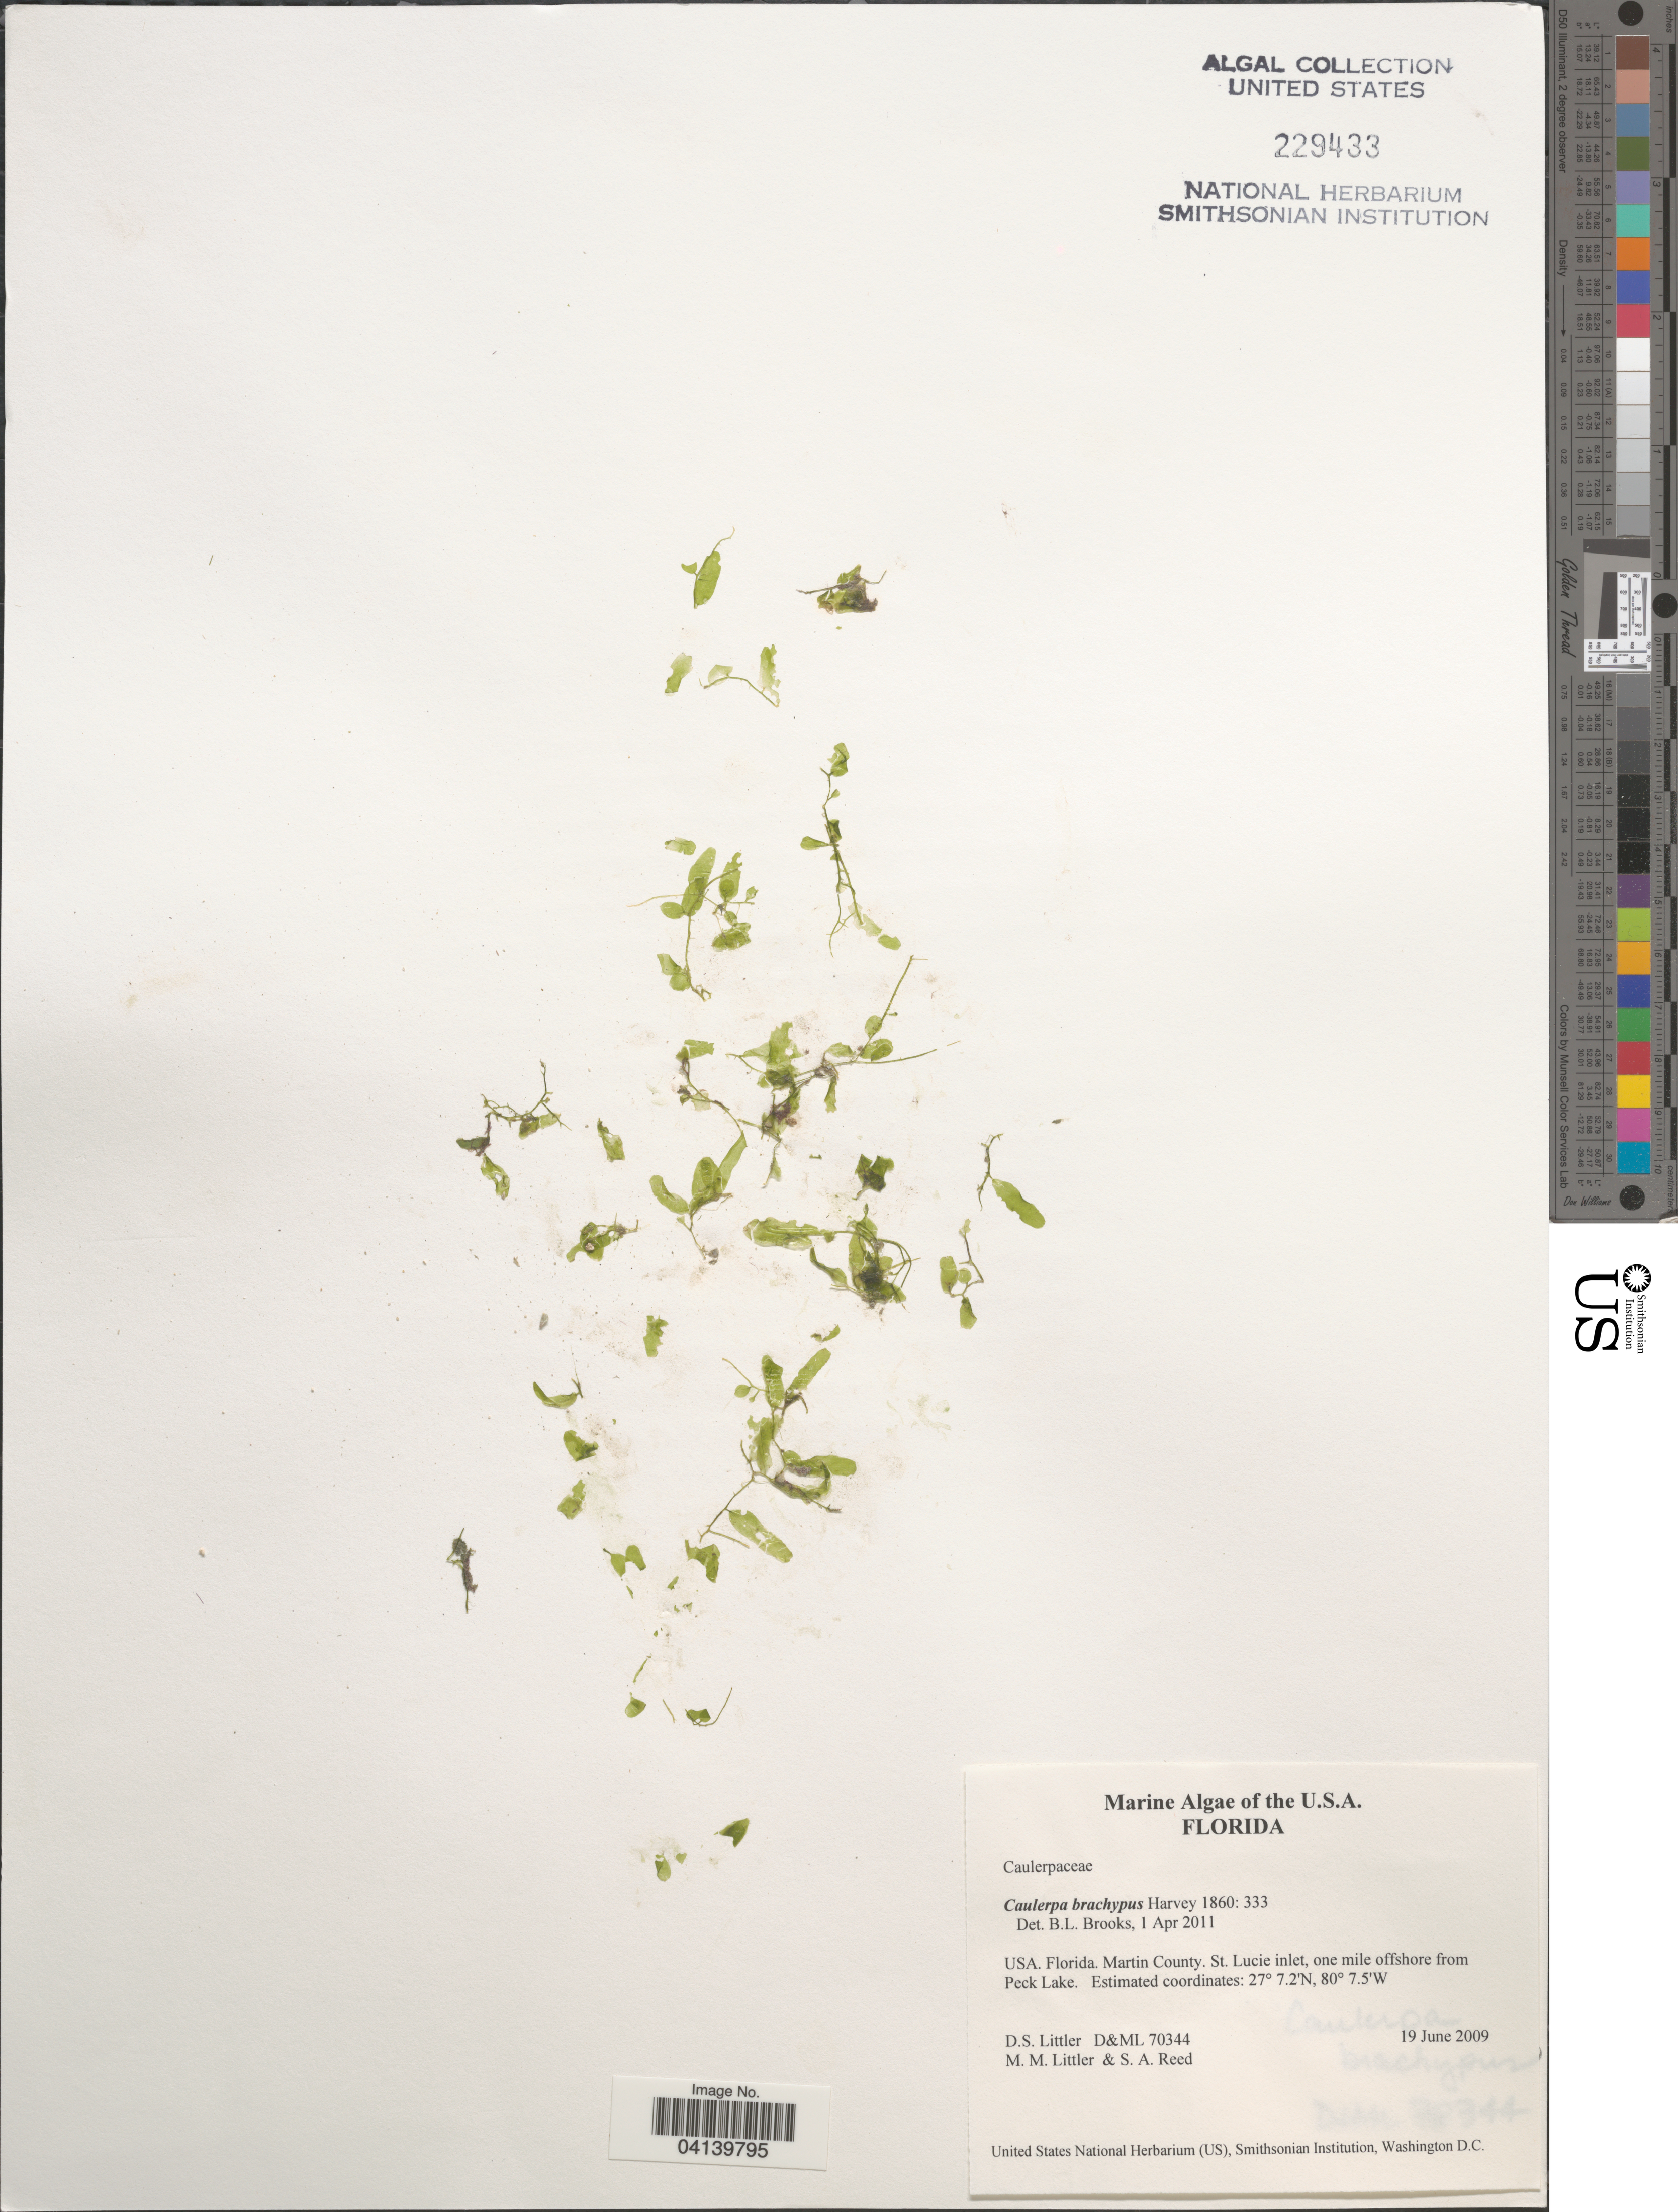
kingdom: Plantae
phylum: Chlorophyta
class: Ulvophyceae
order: Bryopsidales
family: Caulerpaceae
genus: Caulerpa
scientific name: Caulerpa brachypus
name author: Harv.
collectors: D. S. Littler & S. Reed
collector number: D&ML 70344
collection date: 2009-06-19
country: United States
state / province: Florida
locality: Martin County. St. Lucie inlet, one mile offshore from Peck Lake.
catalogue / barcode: US 229433